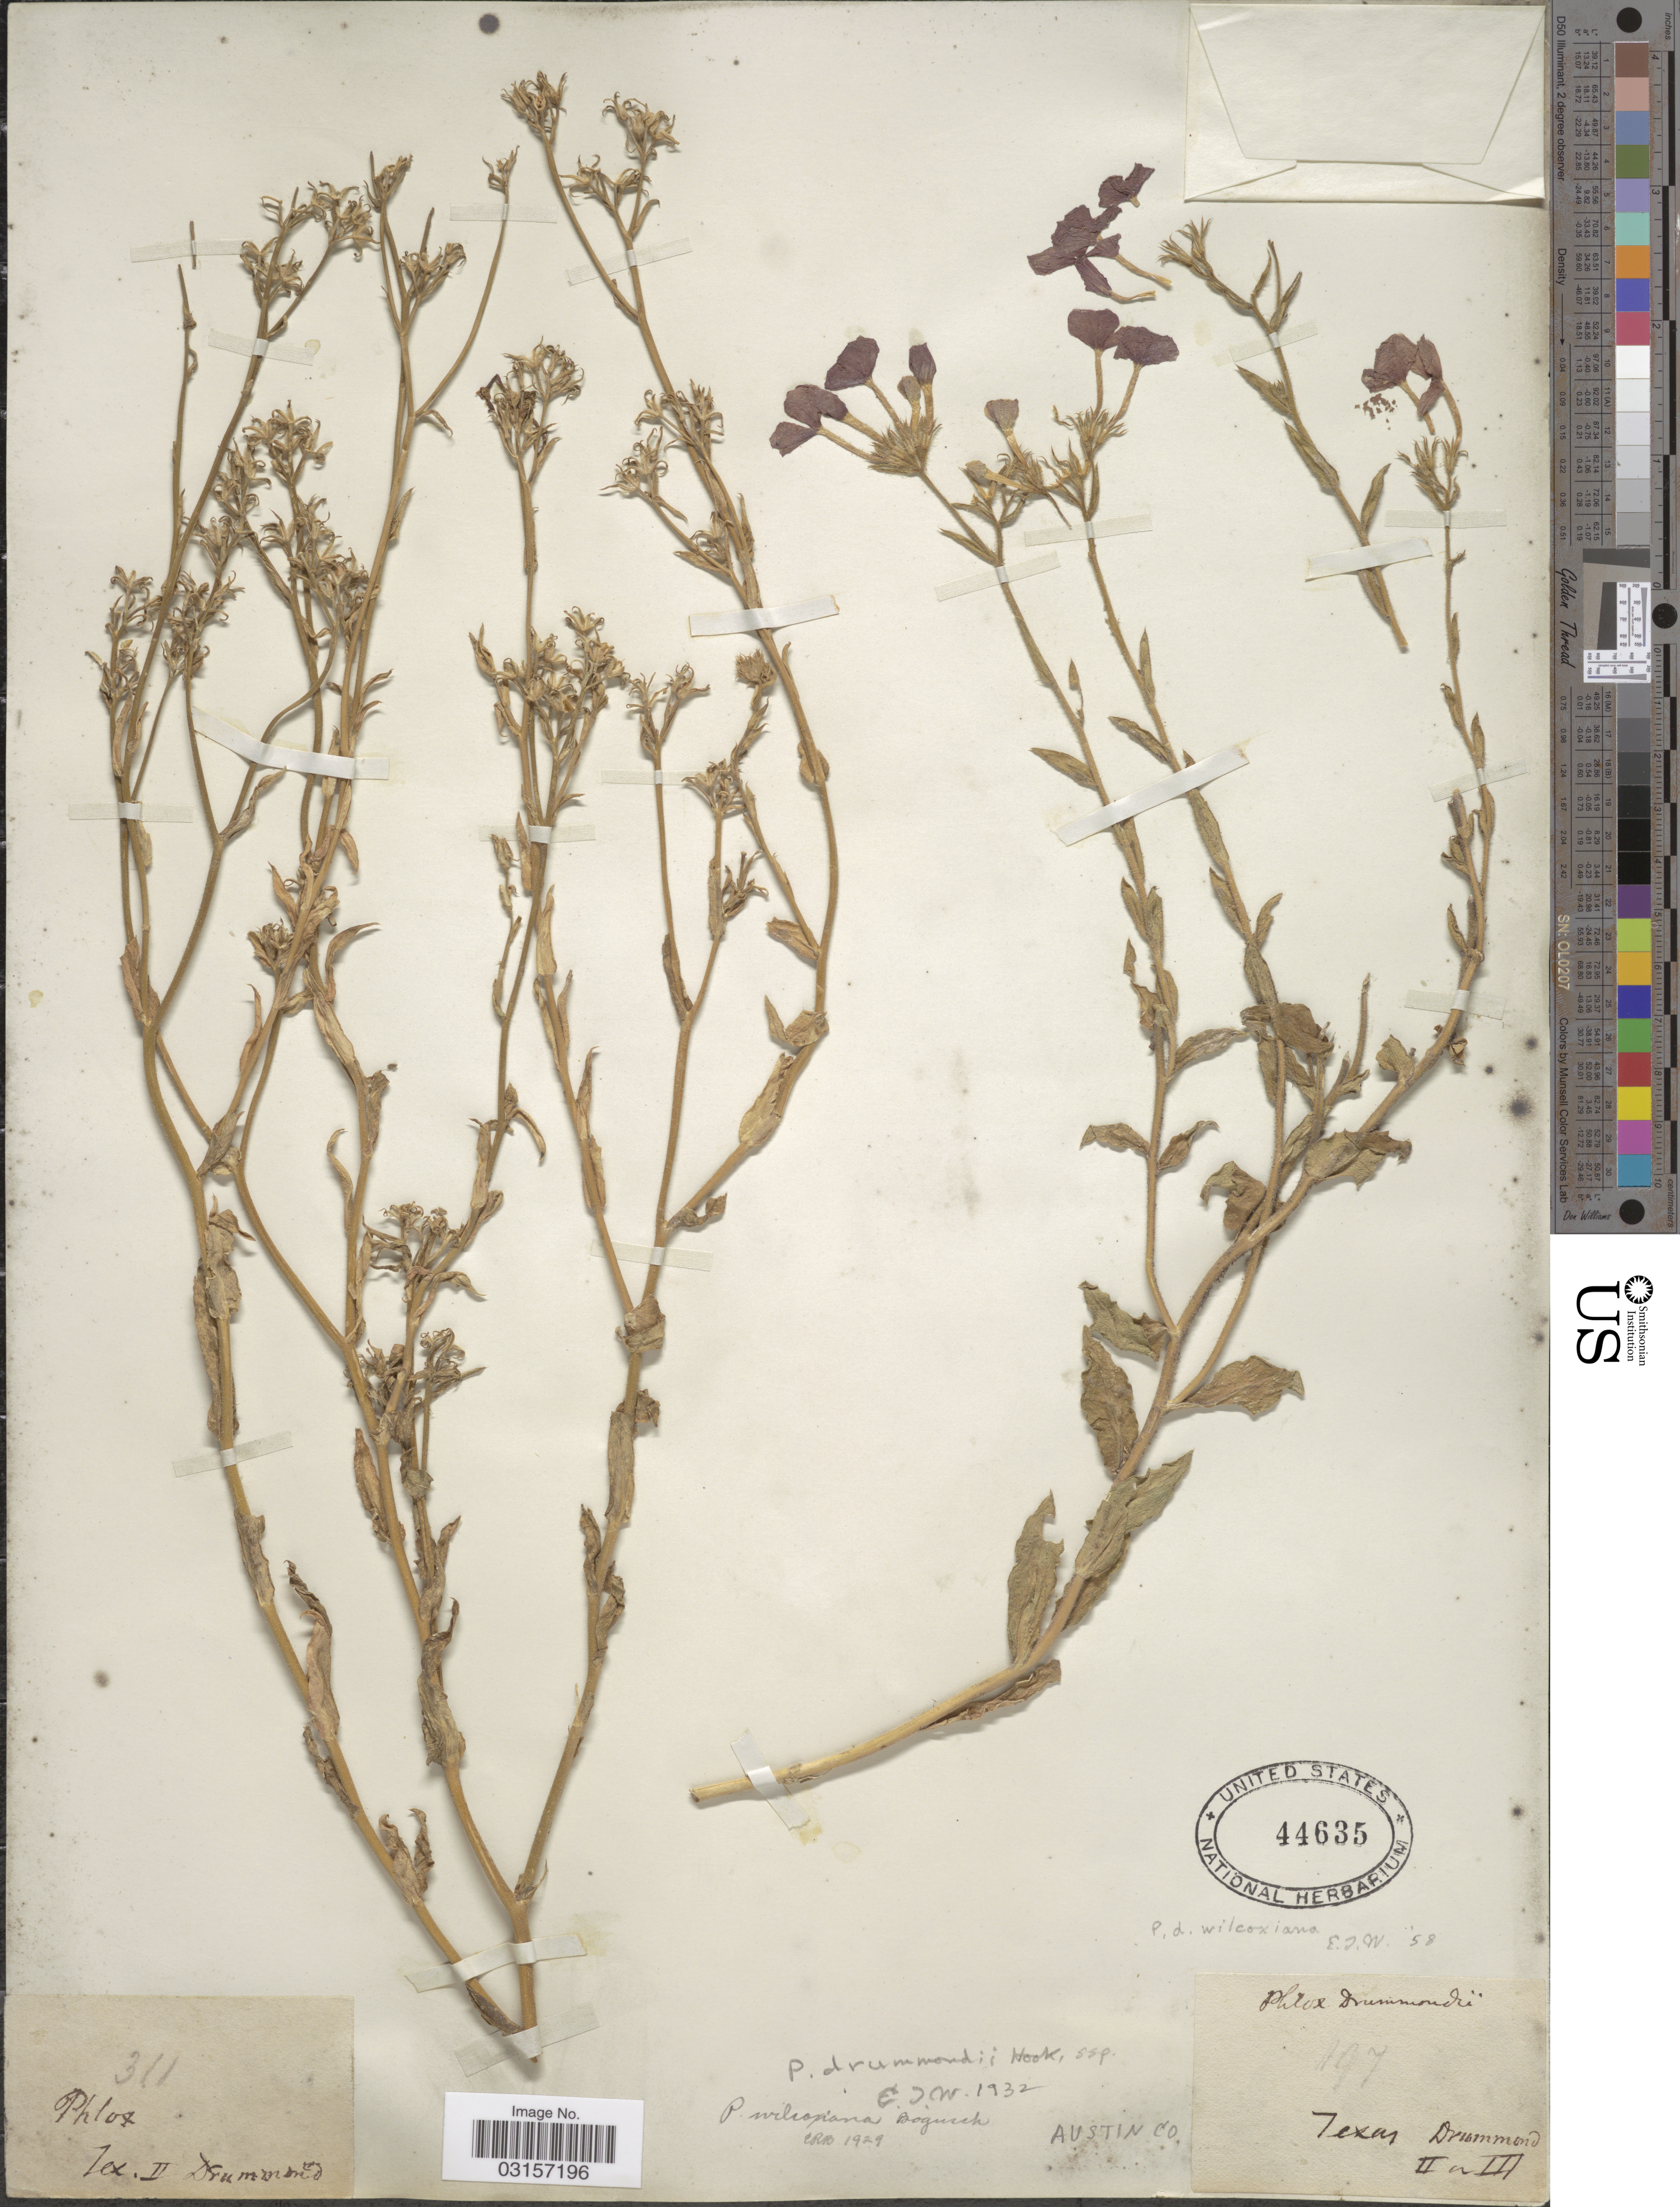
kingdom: Plantae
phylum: Tracheophyta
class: Magnoliopsida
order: Ericales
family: Polemoniaceae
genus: Phlox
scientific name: Phlox drummondii subsp. wilcoxiana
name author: Wherry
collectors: -. Drummond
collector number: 311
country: United States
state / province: Texas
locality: Austin Co.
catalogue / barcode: US 44635